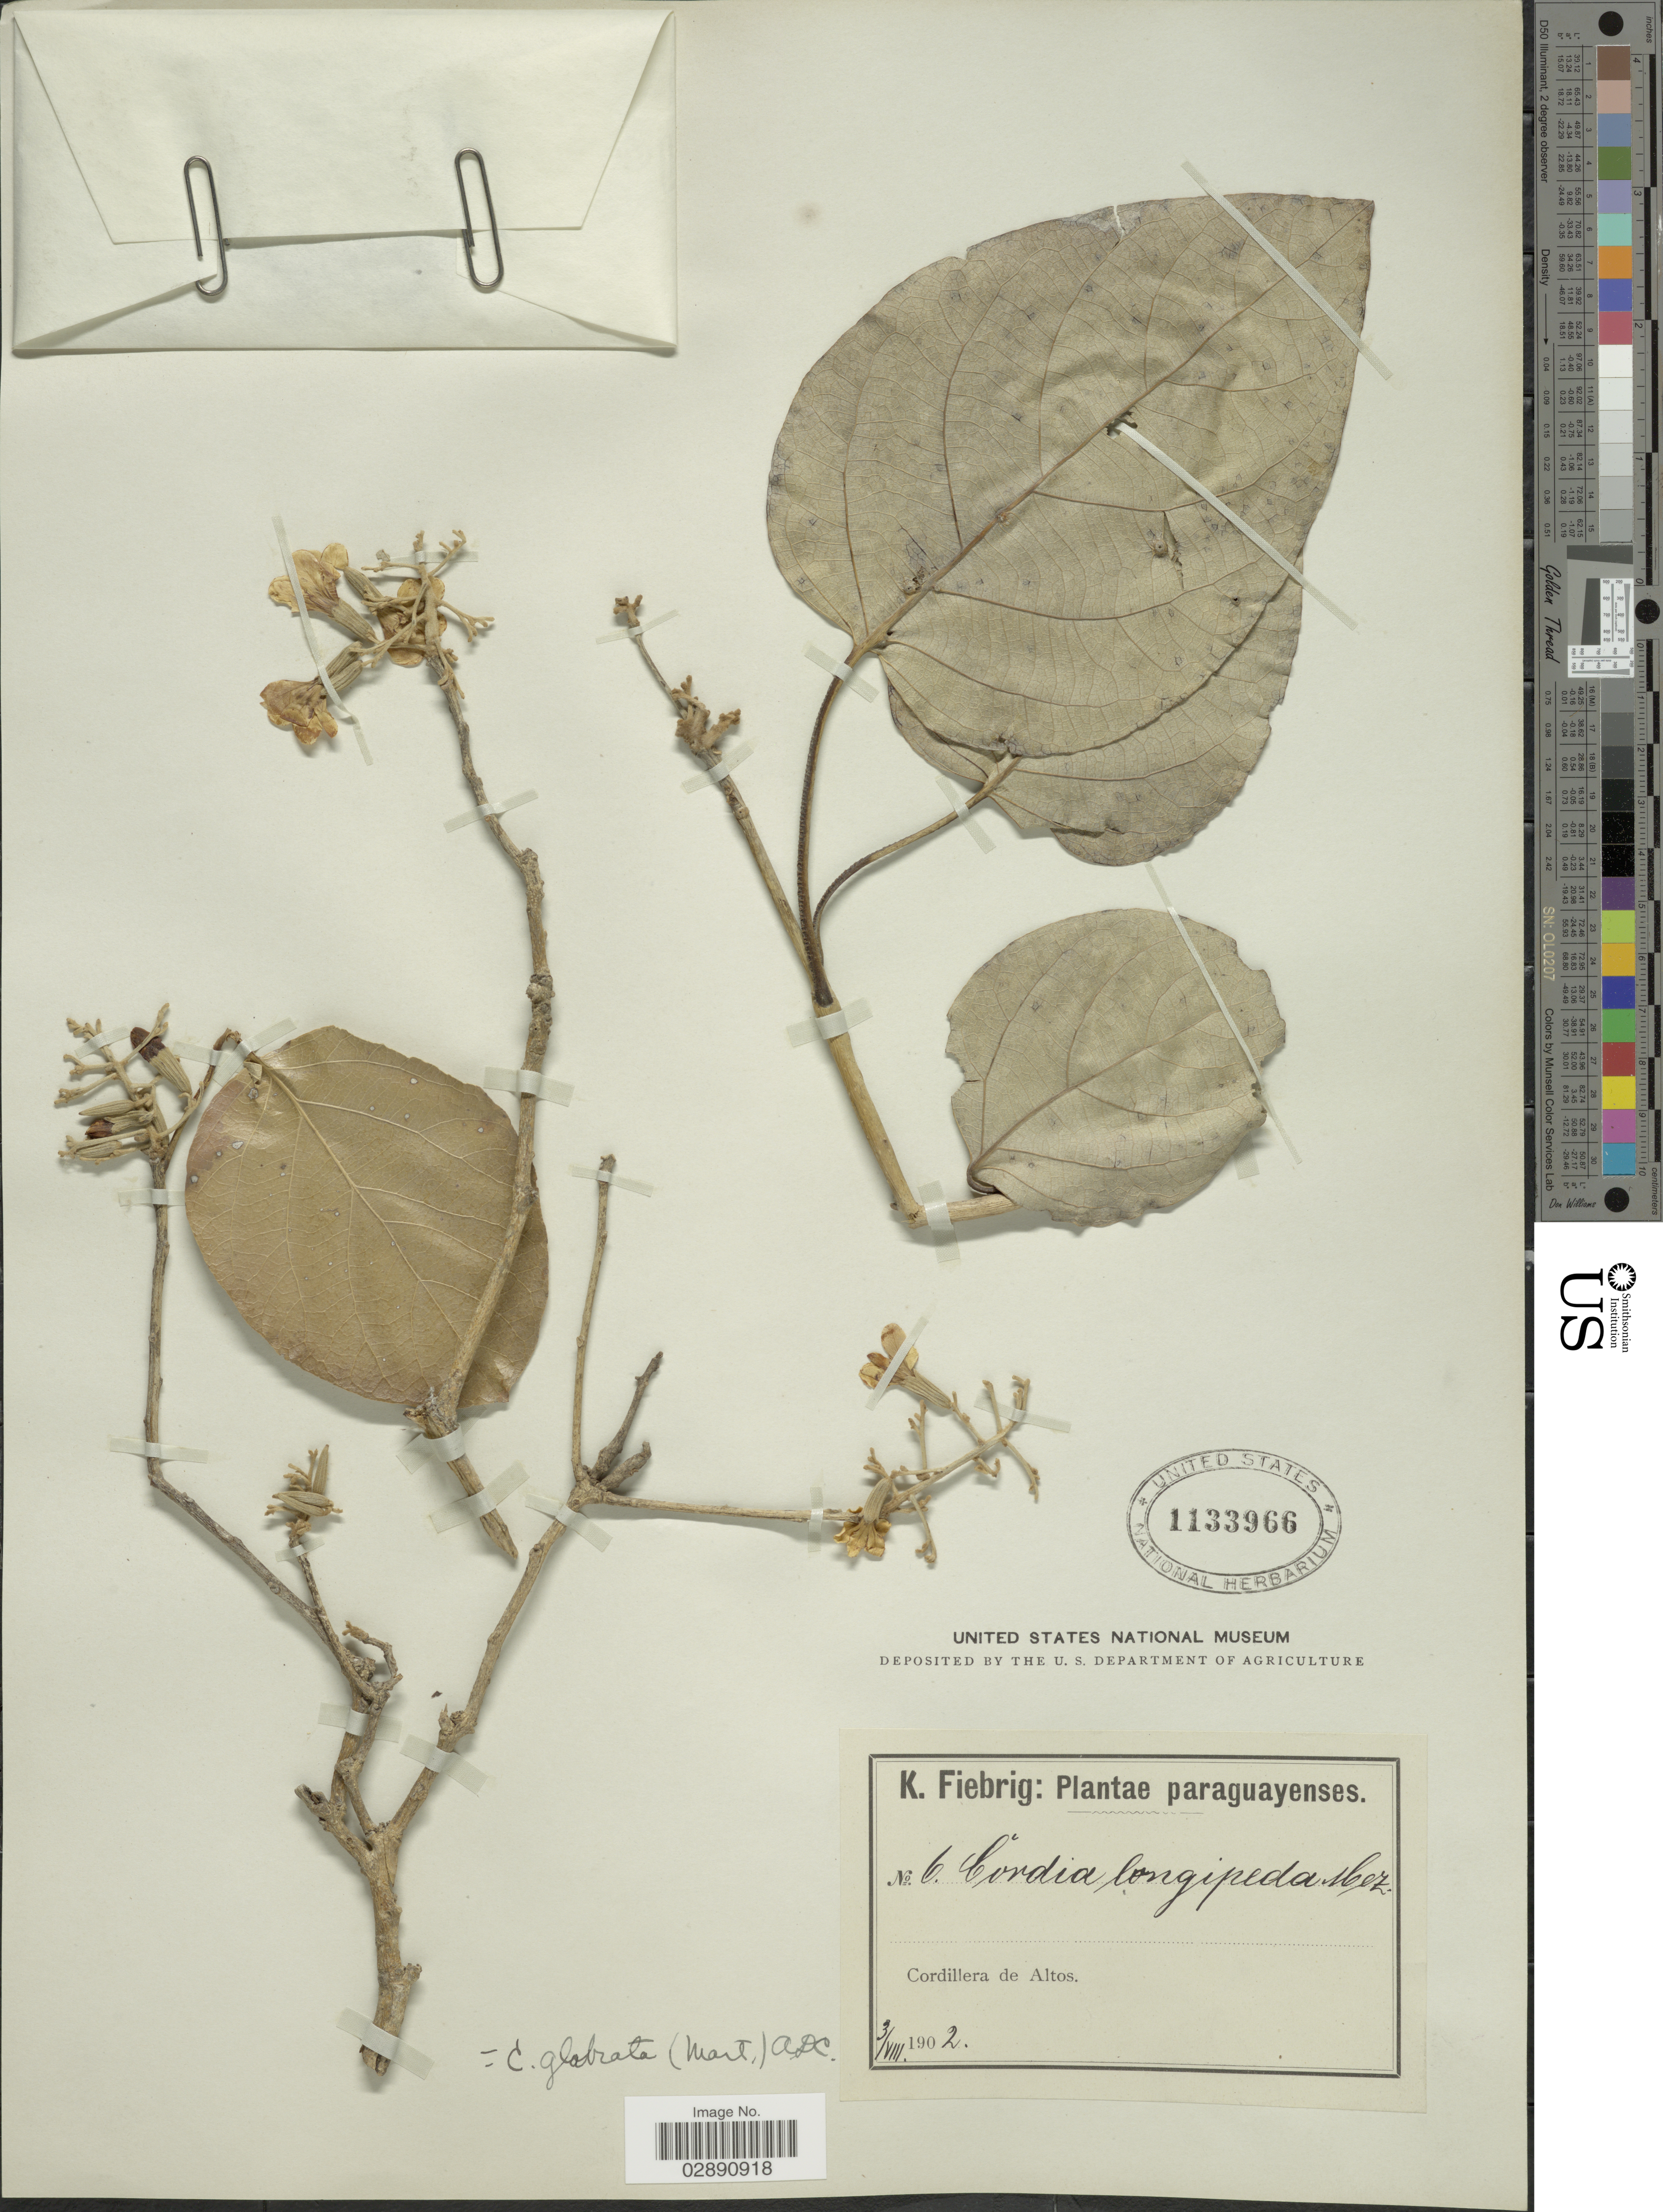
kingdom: Plantae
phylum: Tracheophyta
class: Magnoliopsida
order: Boraginales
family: Cordiaceae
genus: Cordia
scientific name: Cordia glabrata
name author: (Mart.) A. DC.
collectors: K. Fiebrig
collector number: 6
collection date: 1902-08-03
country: Paraguay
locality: Cordillera de Altos.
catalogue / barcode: US 1133966